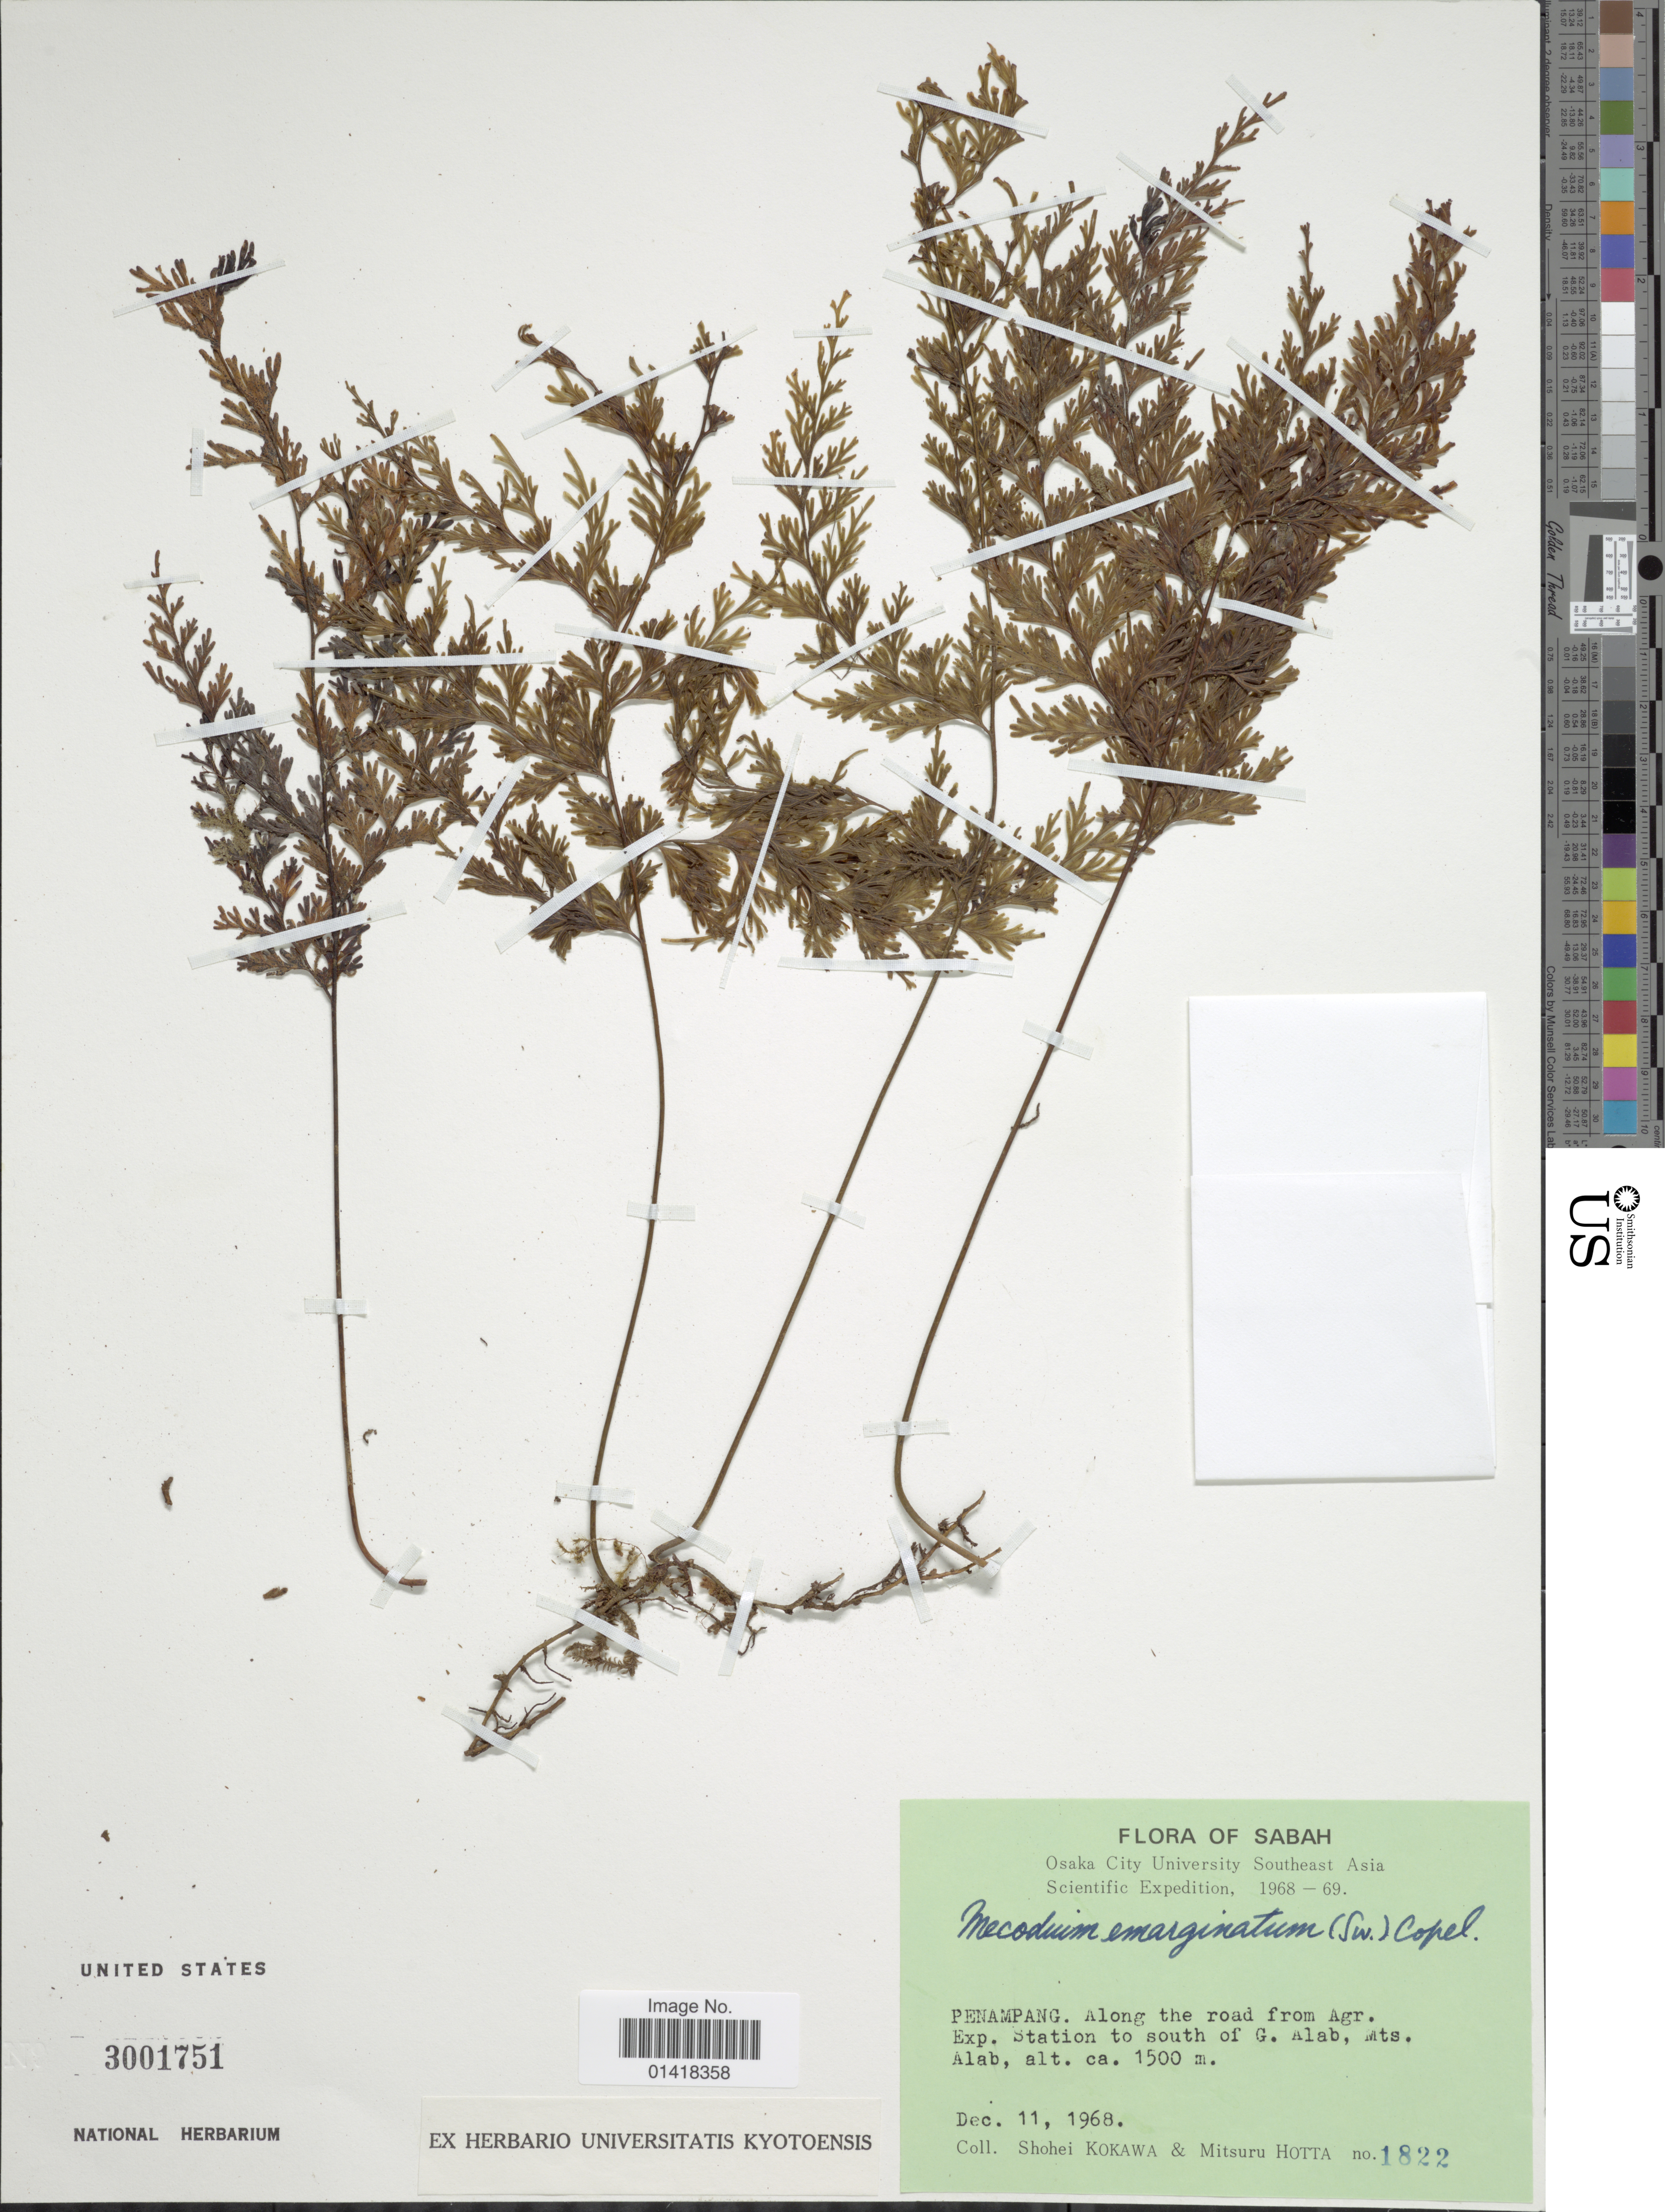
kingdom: Plantae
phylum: Tracheophyta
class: Polypodiopsida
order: Hymenophyllales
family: Hymenophyllaceae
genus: Hymenophyllum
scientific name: Hymenophyllum emarginatum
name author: Sw.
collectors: S. Kokawa & M. Hotta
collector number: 1822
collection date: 1968-12-11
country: Malaysia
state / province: Sabah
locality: Penampang. Along the road from Agr. Exp. Station to south of G. Alab. Mts. alab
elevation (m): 1500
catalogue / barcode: US 3001751